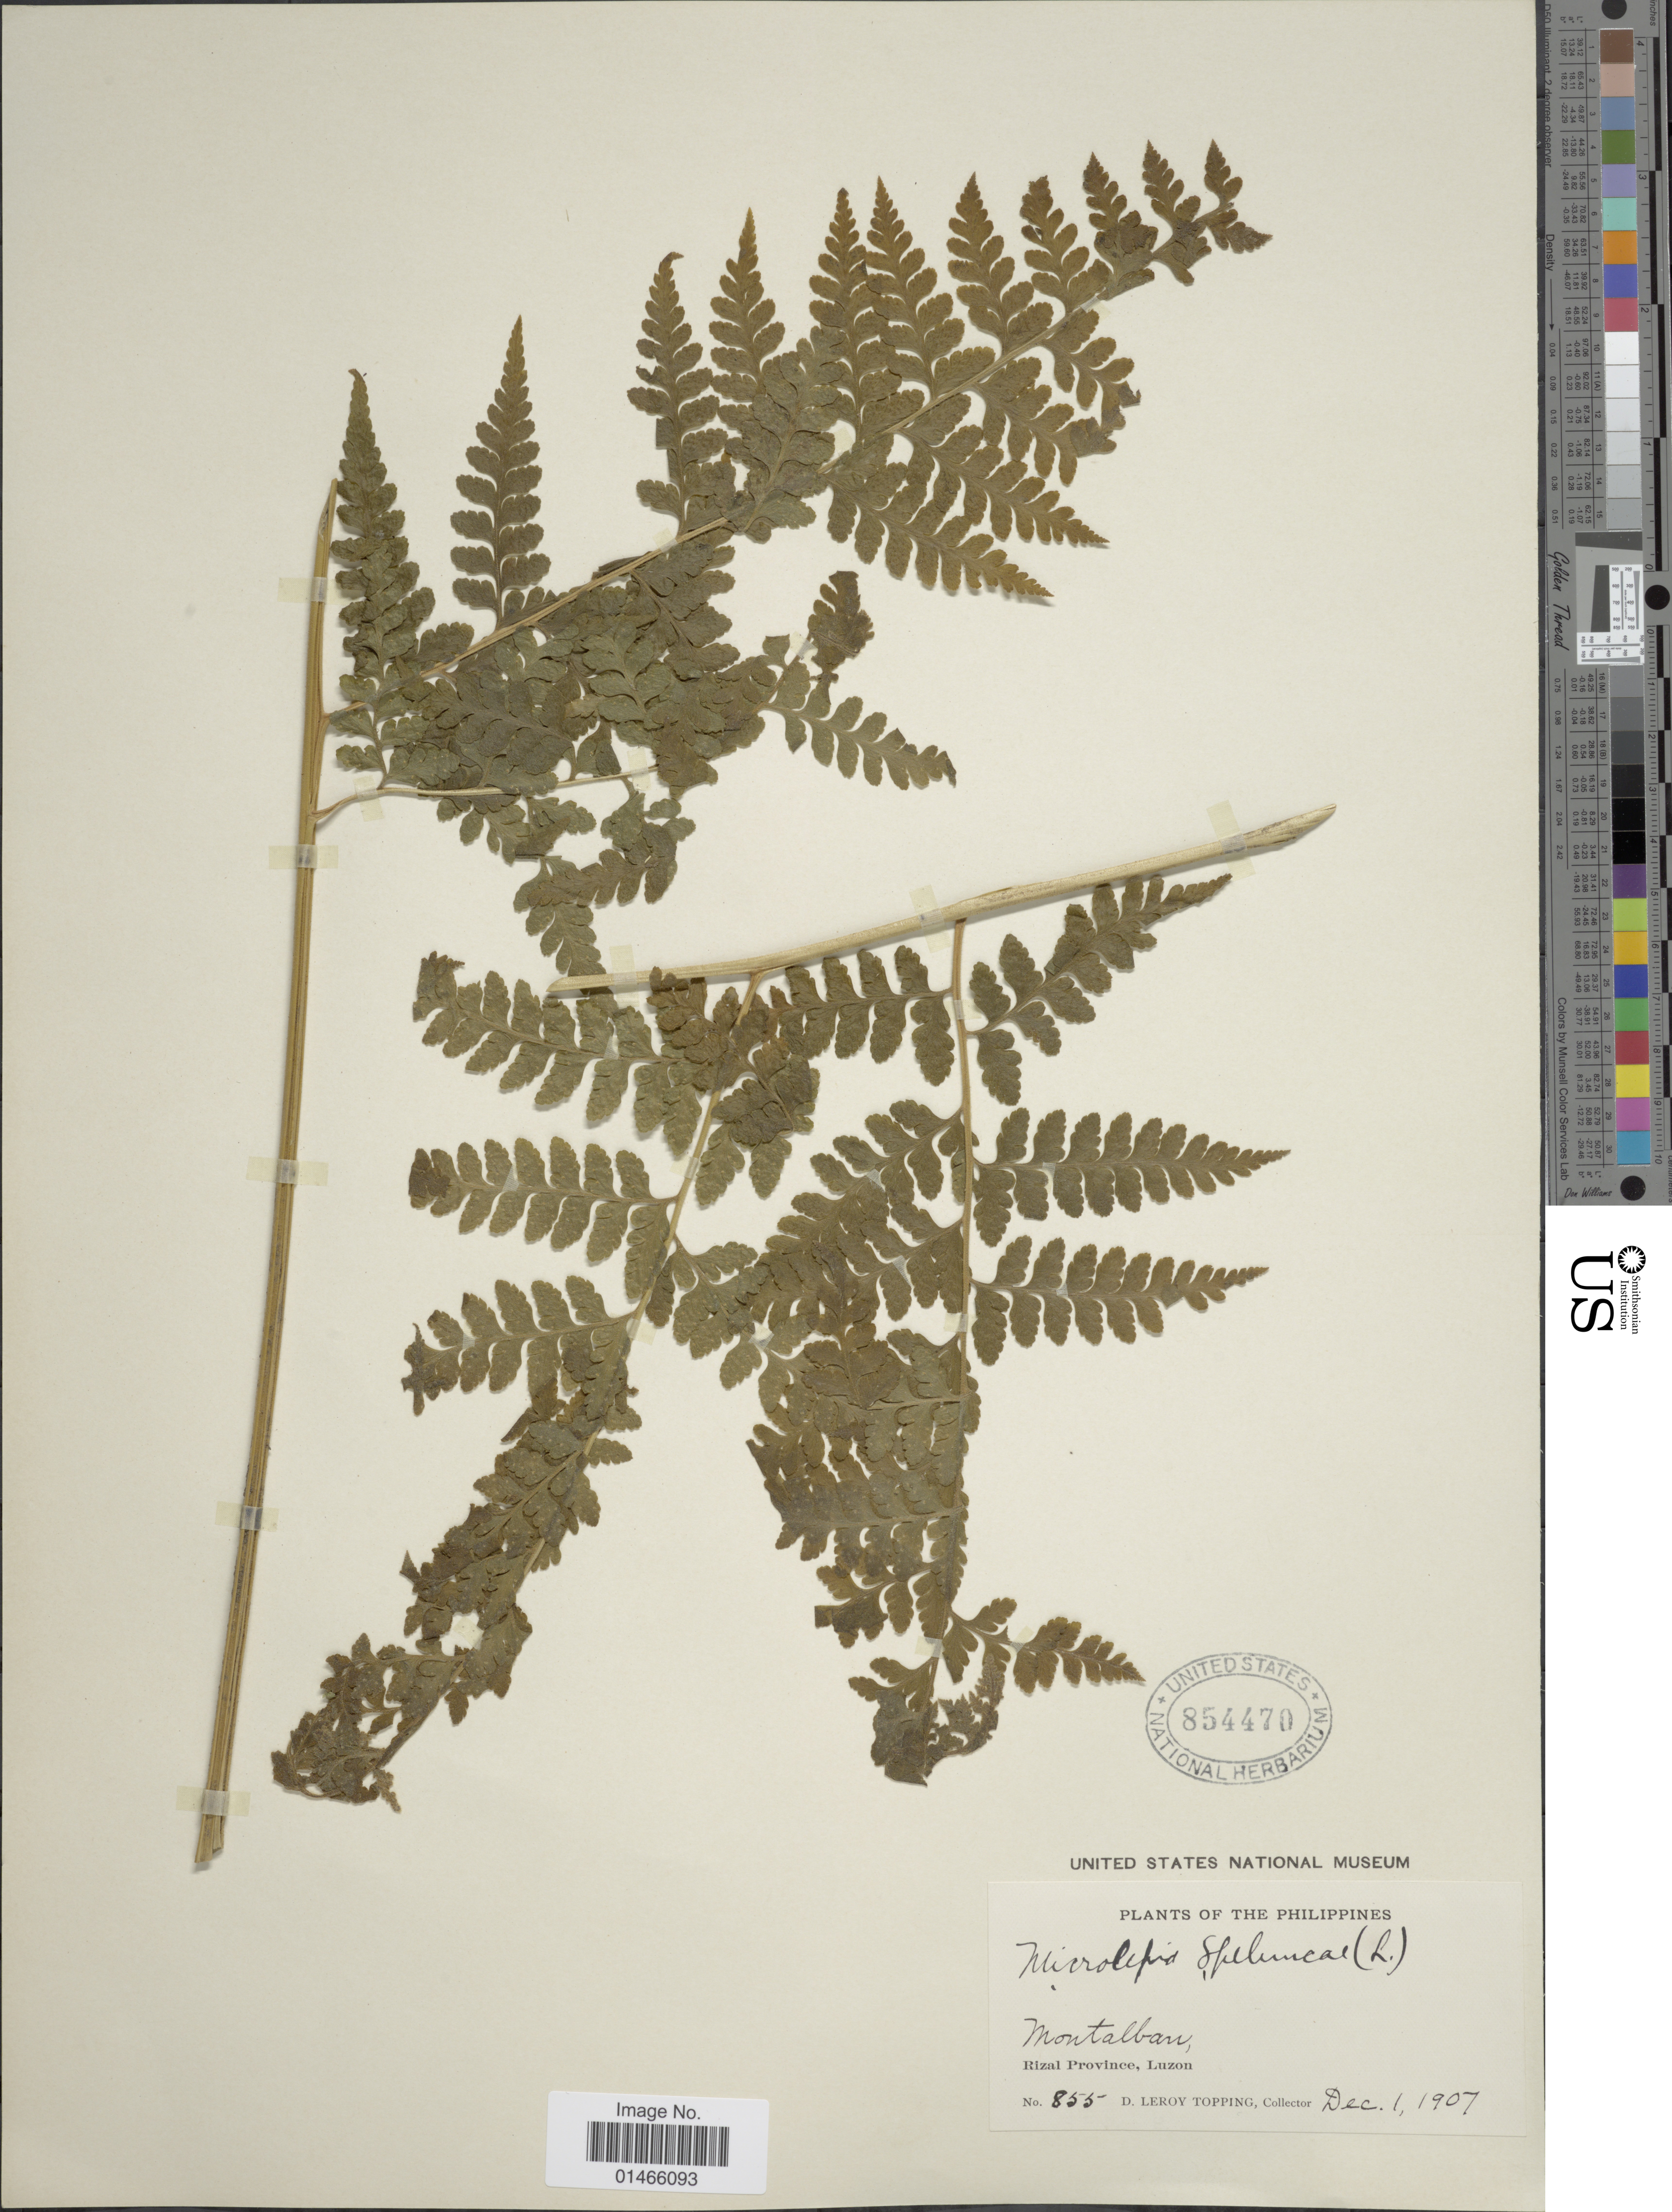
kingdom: Plantae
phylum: Tracheophyta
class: Polypodiopsida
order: Polypodiales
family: Dennstaedtiaceae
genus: Microlepia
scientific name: Microlepia speluncae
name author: (L.) T. Moore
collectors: D. L. Topping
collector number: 855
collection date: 1907-12-01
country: Philippines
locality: Montalban, Rizal Province, Luzon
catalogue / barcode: US 854470